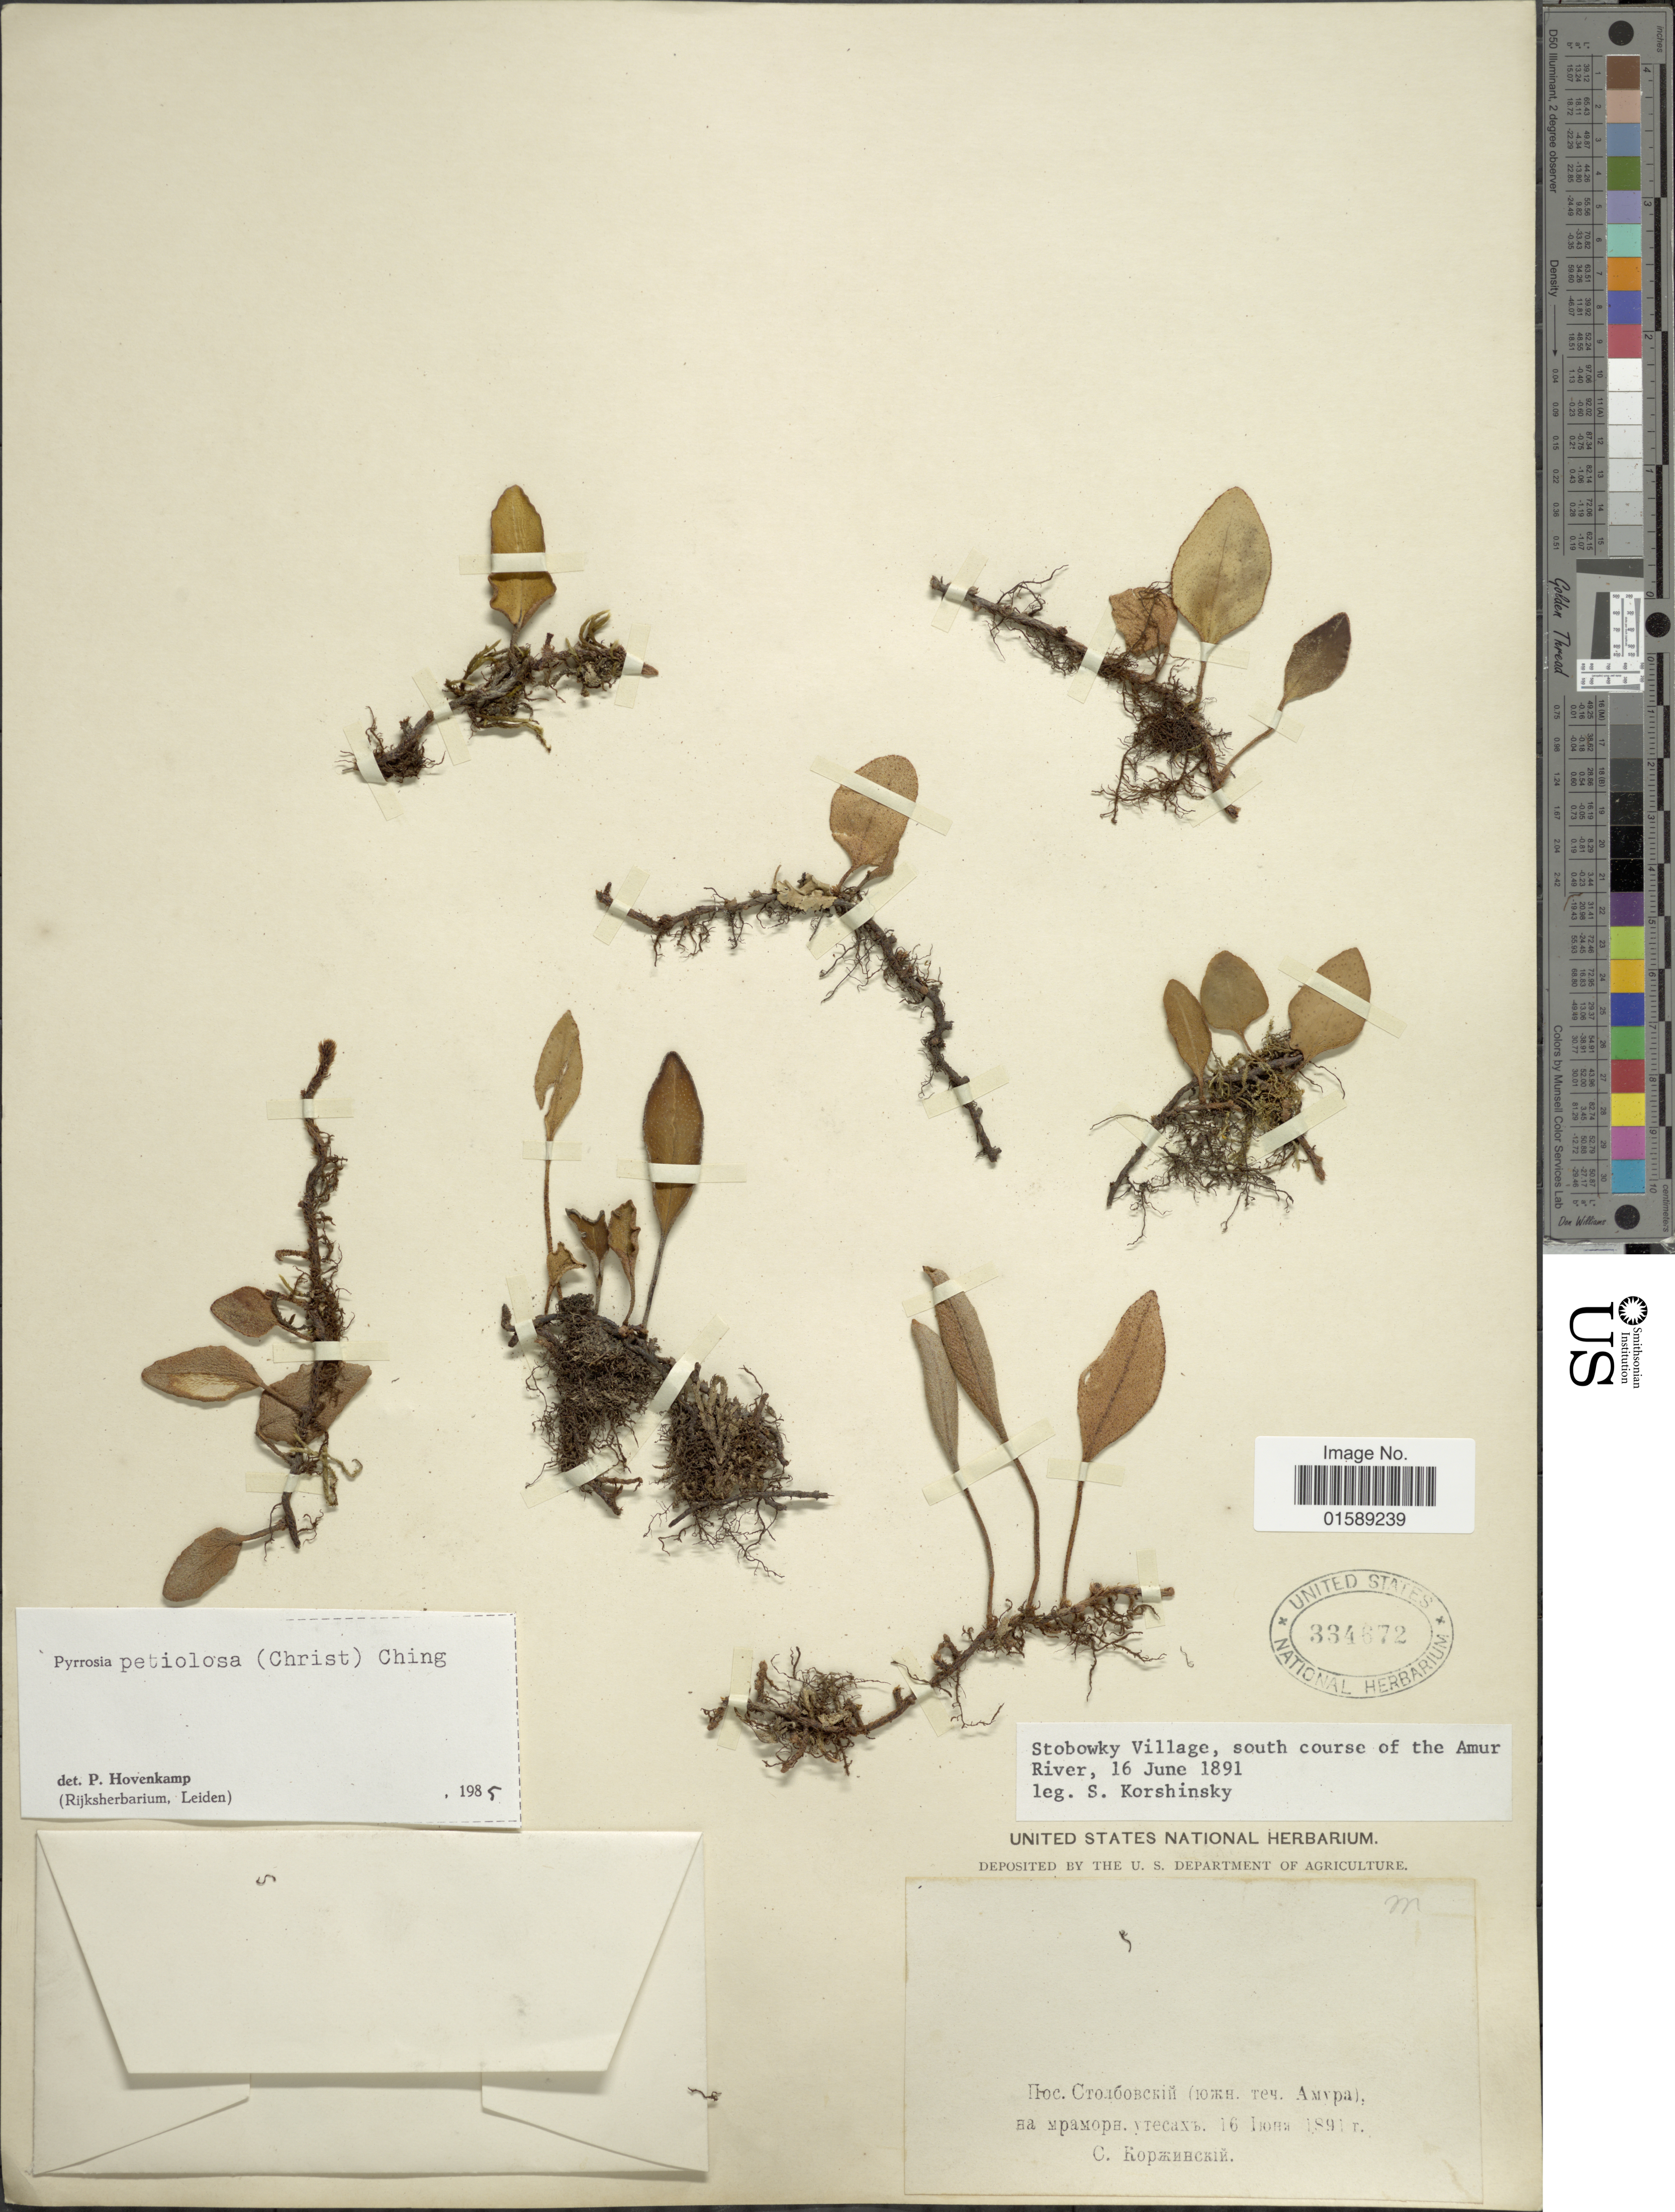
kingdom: Plantae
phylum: Tracheophyta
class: Polypodiopsida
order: Polypodiales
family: Polypodiaceae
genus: Pyrrosia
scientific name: Pyrrosia petiolosa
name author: (Christ) Ching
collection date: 1891-08-16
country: Taiwan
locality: X.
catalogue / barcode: US 334672